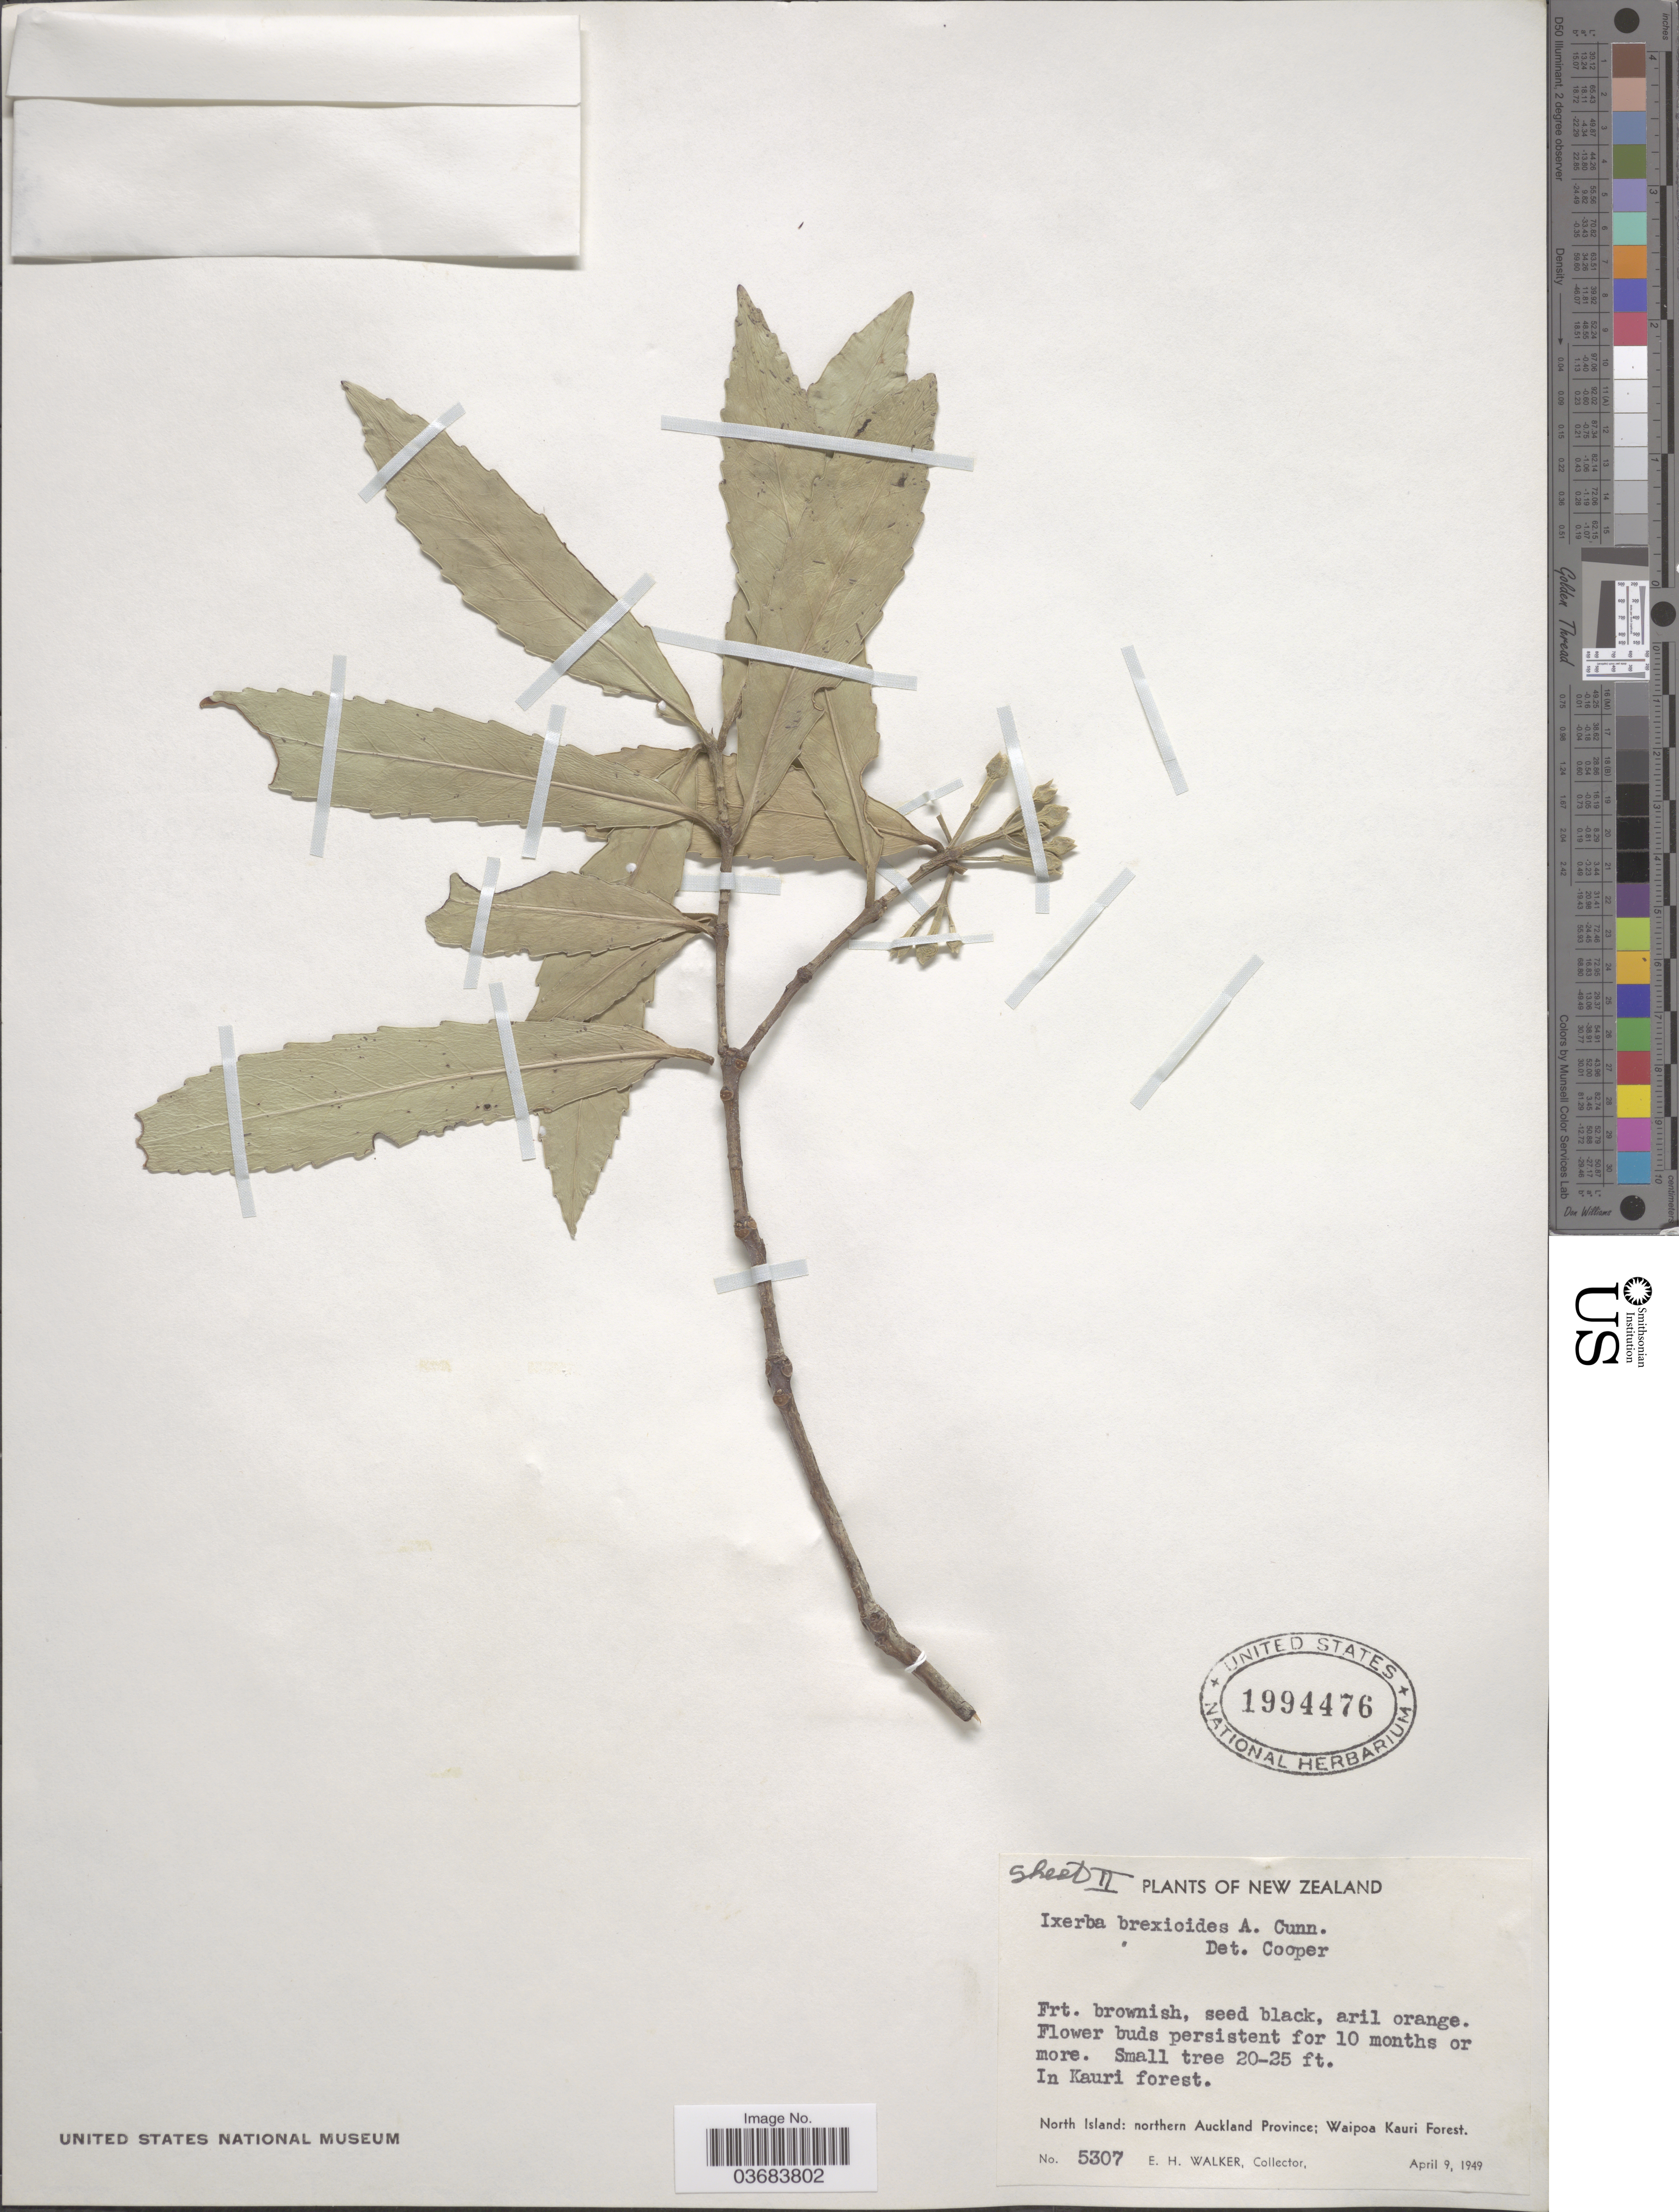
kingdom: Plantae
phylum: Tracheophyta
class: Magnoliopsida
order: Crossosomatales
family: Ixerbaceae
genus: Ixerba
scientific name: Ixerba brexioides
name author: A. Cunn.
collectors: E. H. Walker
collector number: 5307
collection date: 1949-04-09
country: New Zealand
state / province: Auckland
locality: In Kauri forest. North Island: northern Auckland Province; Waipoa Kauri Forest.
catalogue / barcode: US 1994476